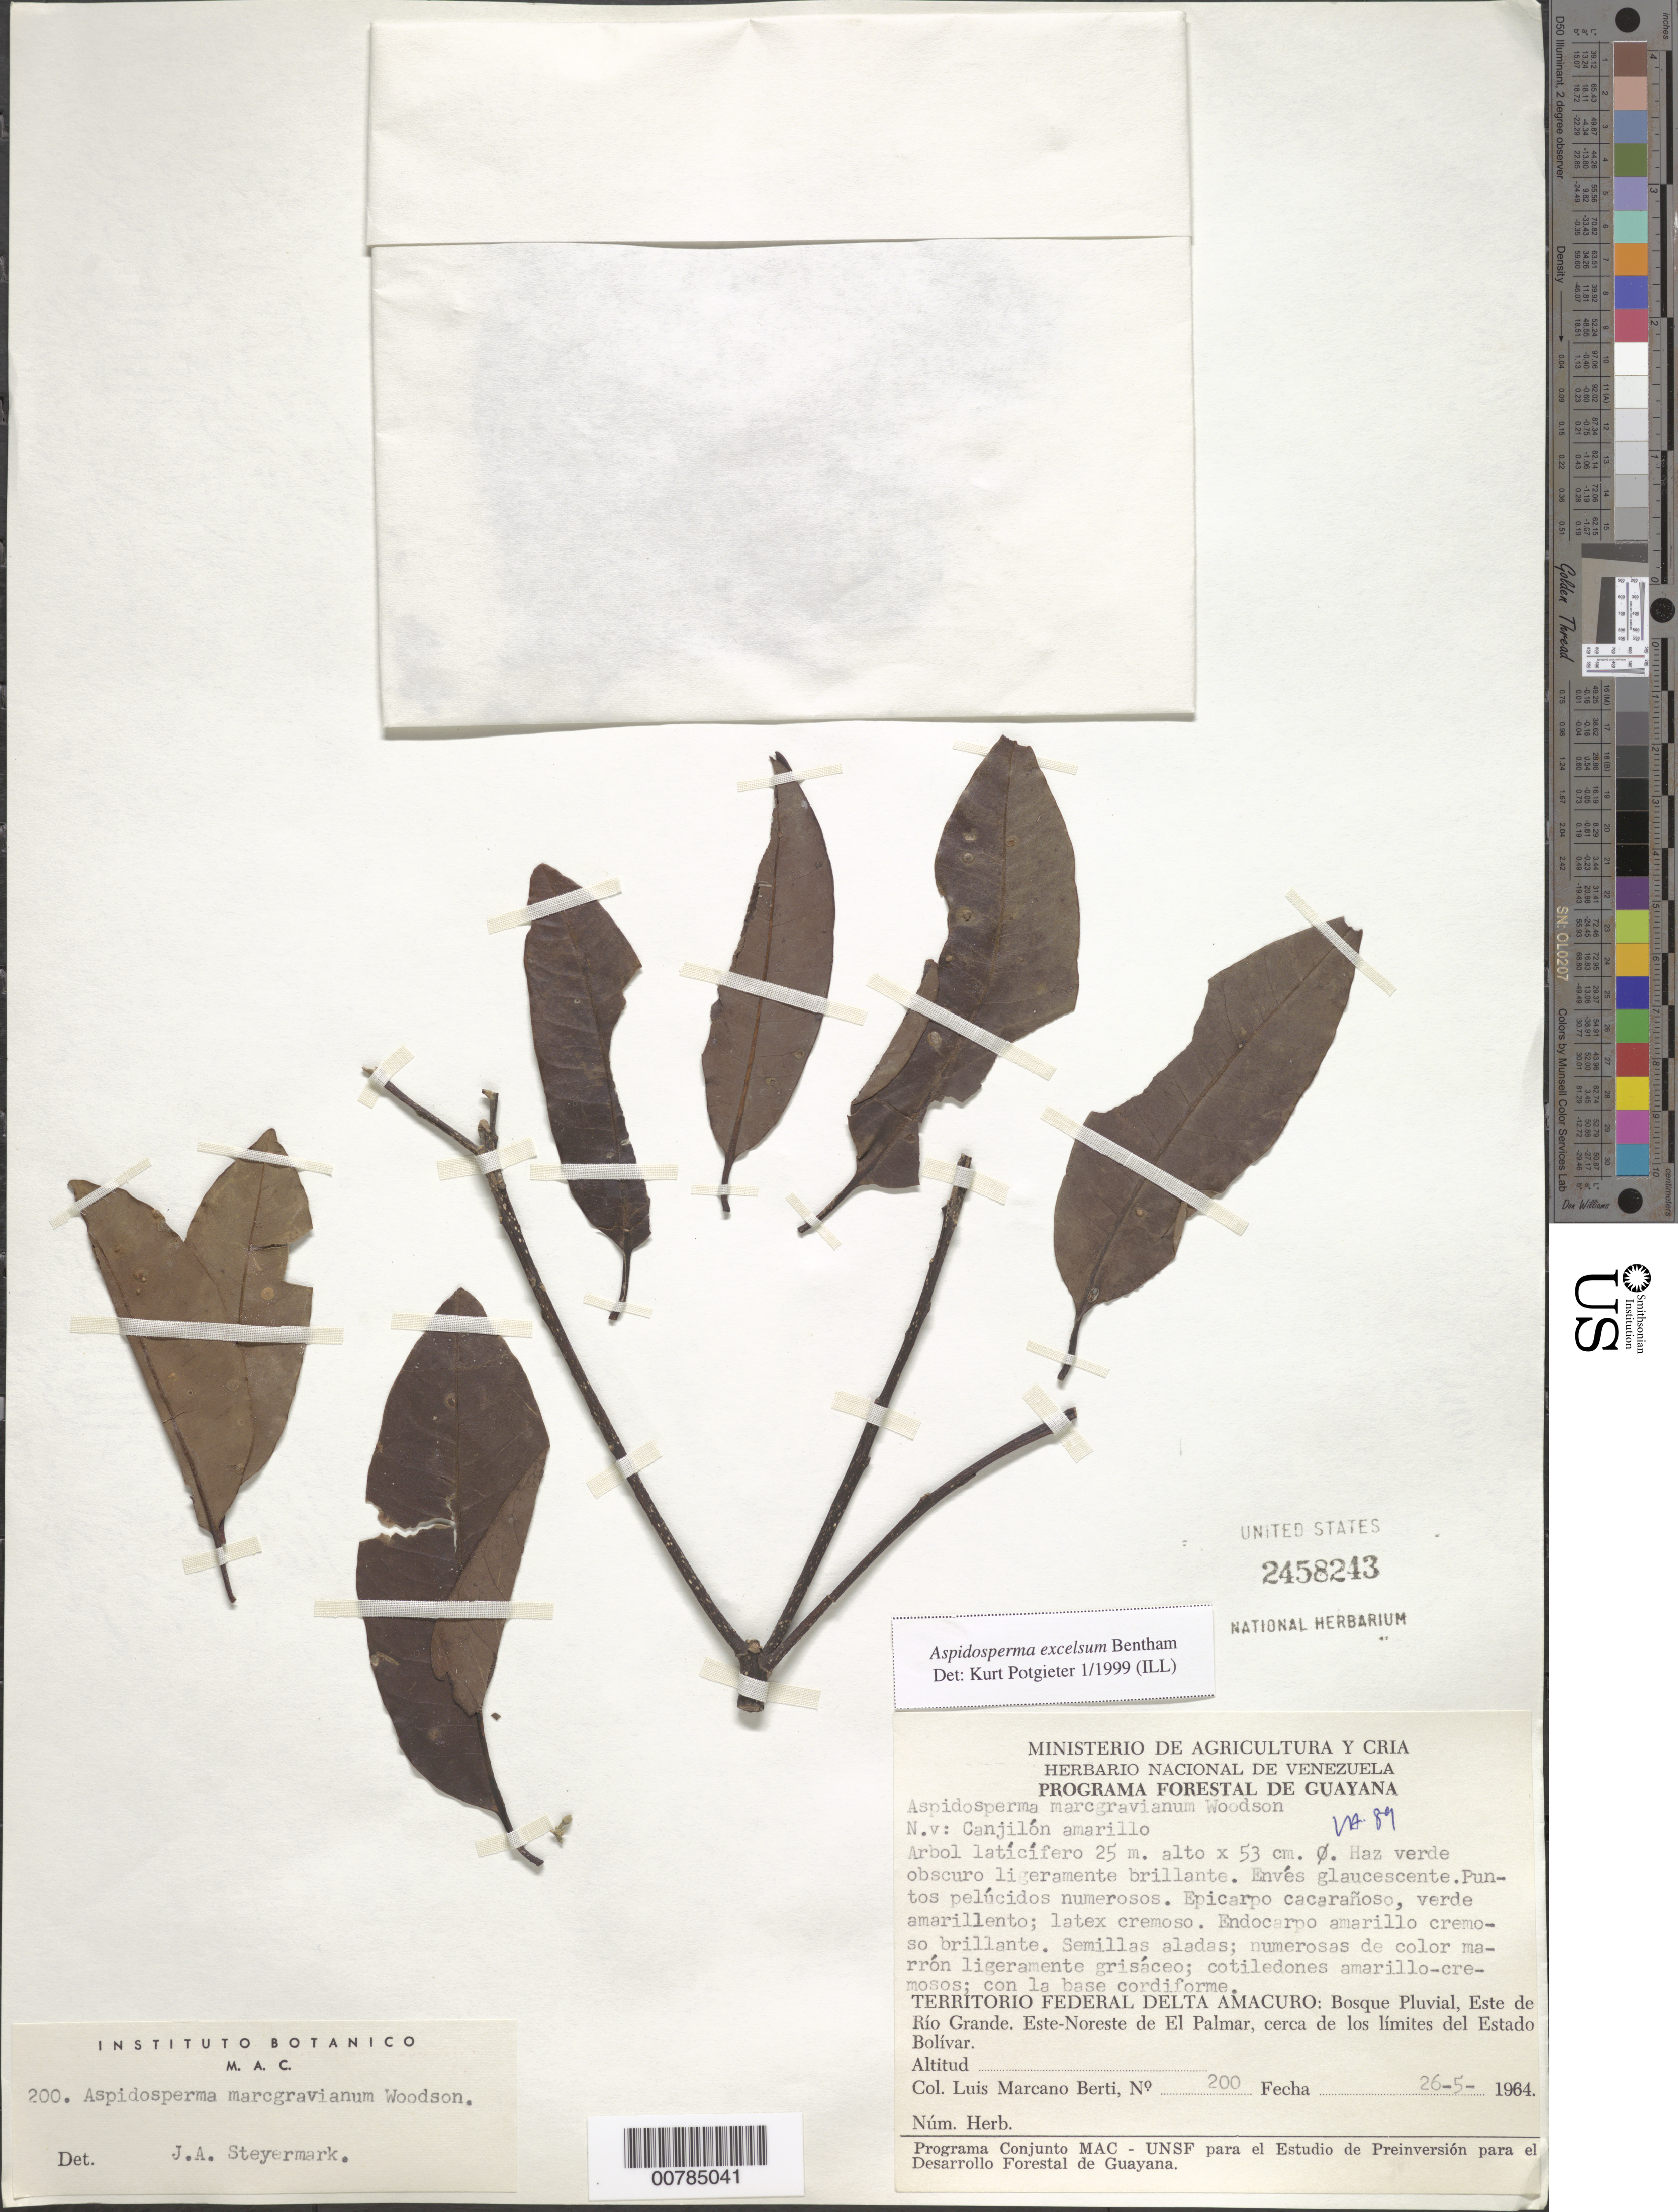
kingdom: Plantae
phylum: Tracheophyta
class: Magnoliopsida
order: Gentianales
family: Apocynaceae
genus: Aspidosperma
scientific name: Aspidosperma excelsum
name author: Benth.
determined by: Potgieter, K.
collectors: L. Marcano-Berti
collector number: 200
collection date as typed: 26-May-64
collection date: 1964-05-26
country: Venezuela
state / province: Delta Amacuro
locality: Este de Río Grande, ENE de El Palmar, cerca de los limites del Estado Bolívar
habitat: Bosque pluvial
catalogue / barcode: US 2458243